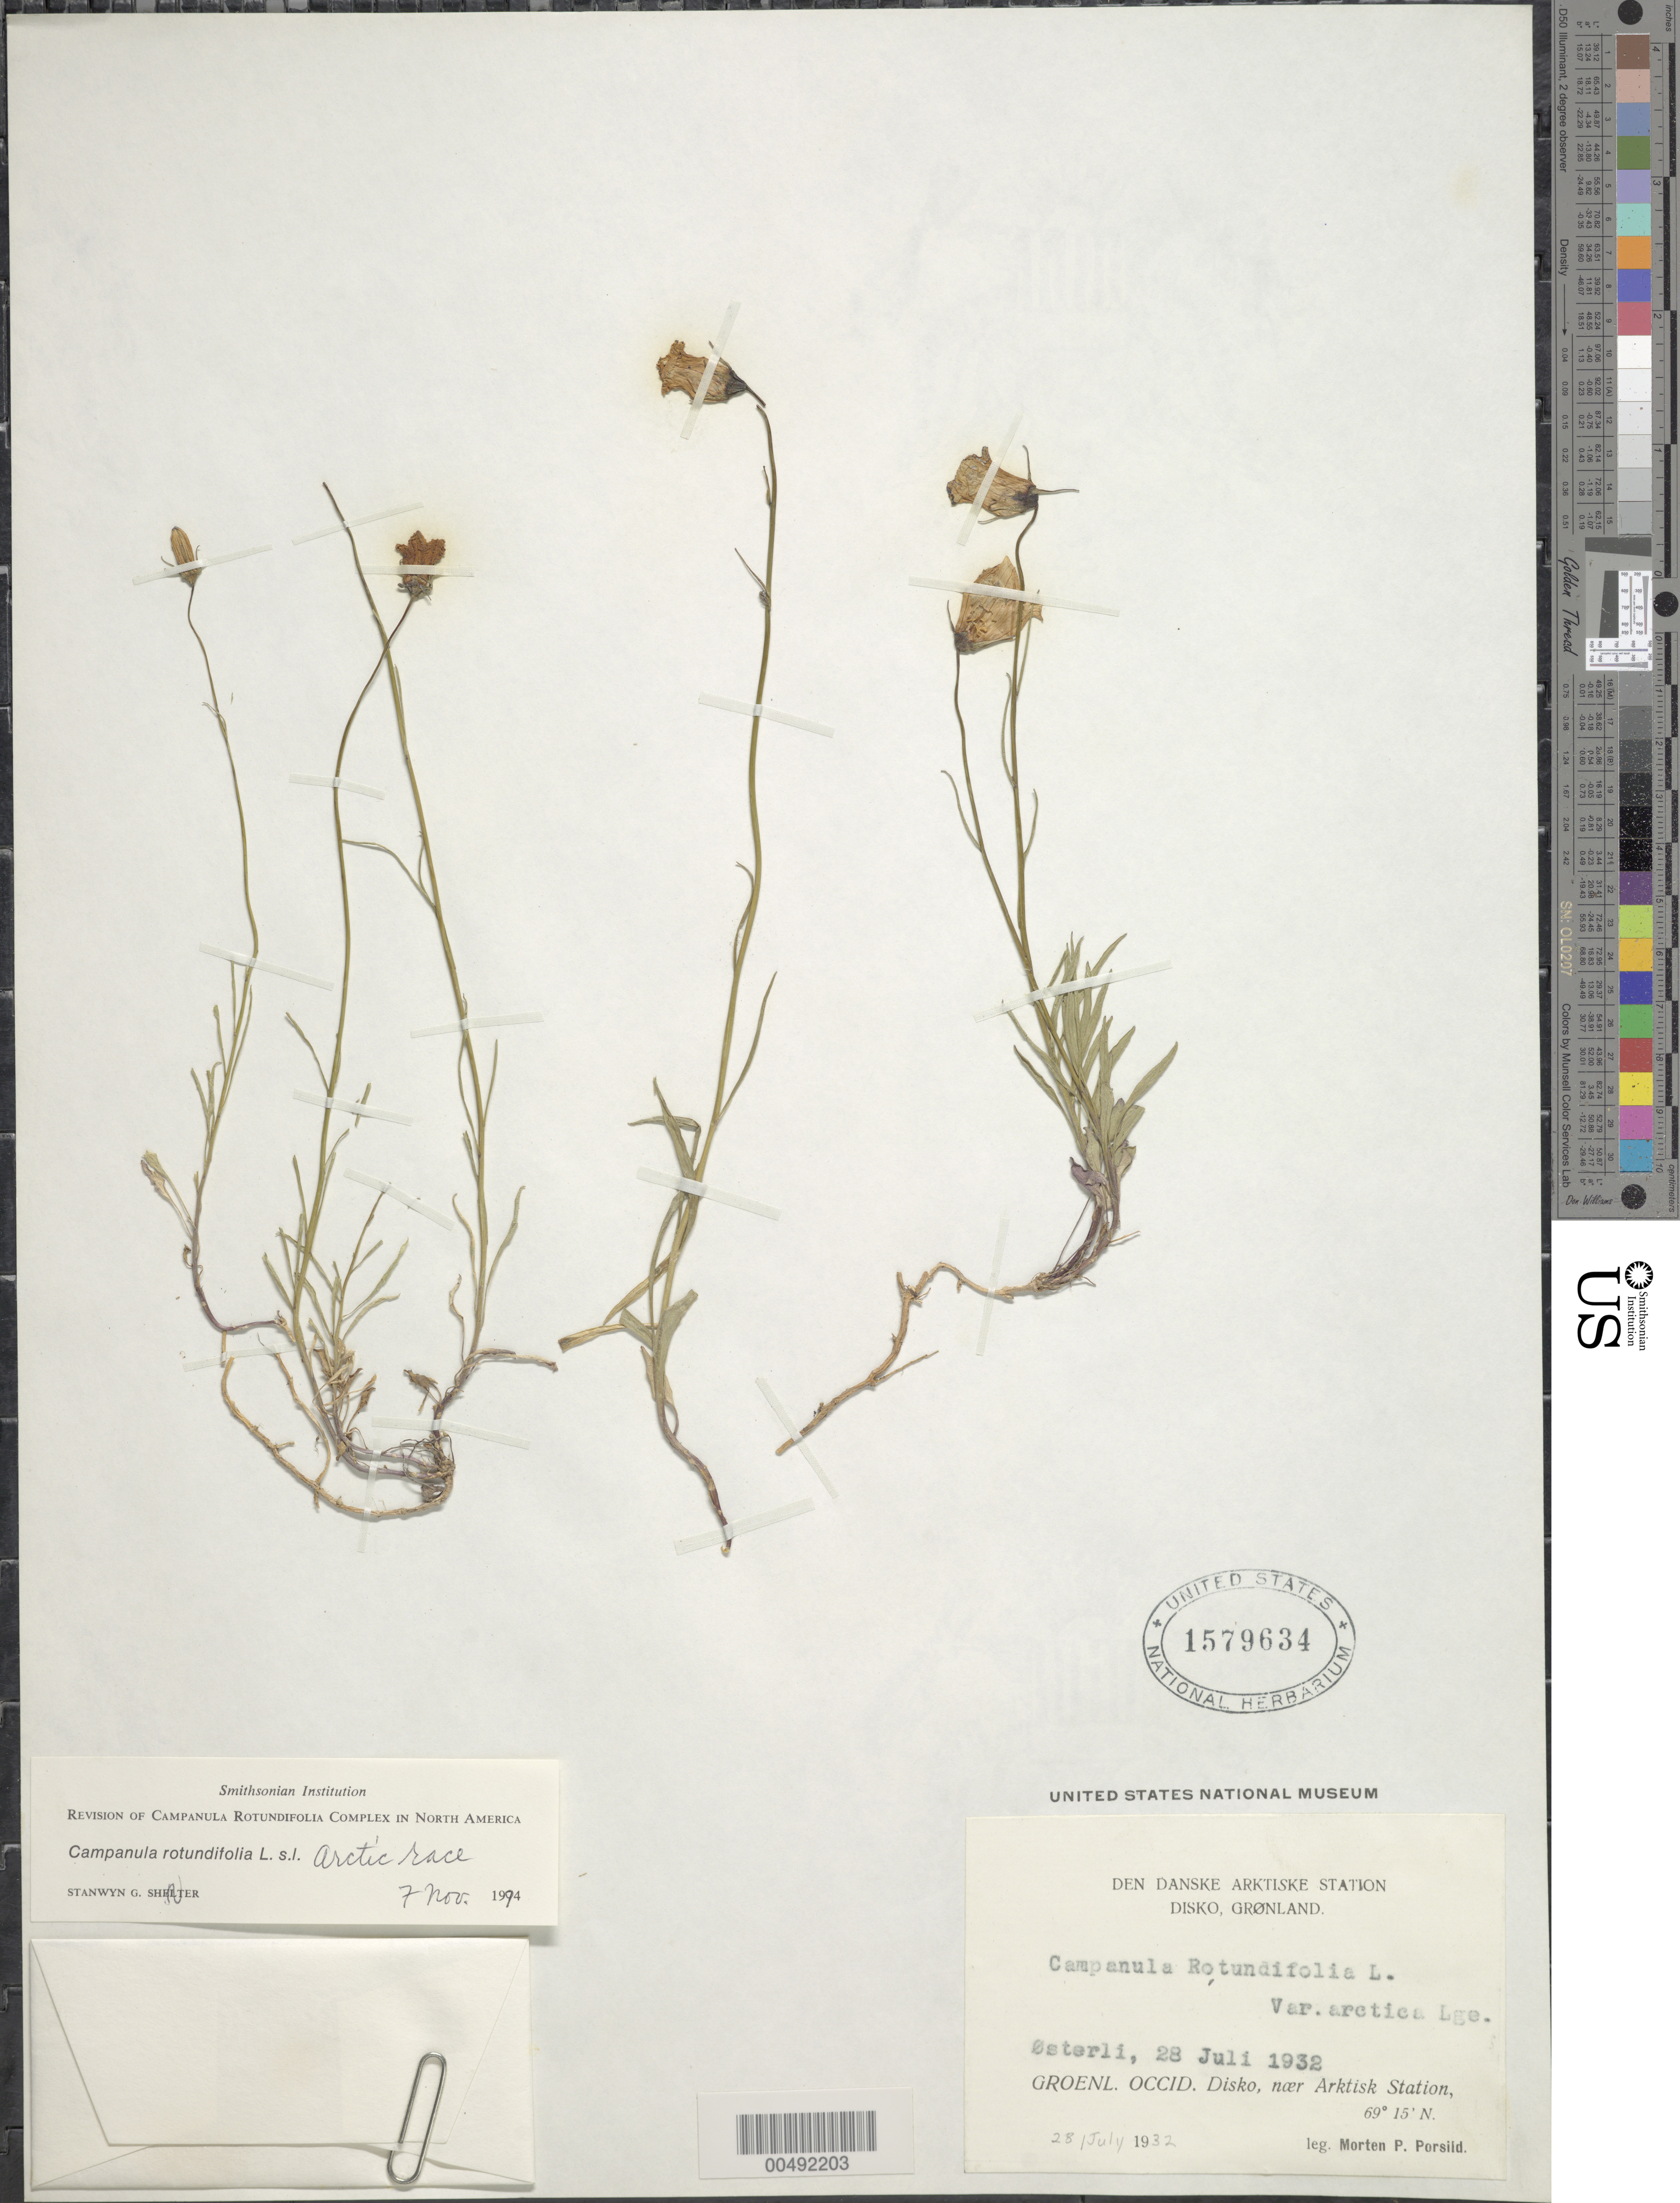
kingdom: Plantae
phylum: Tracheophyta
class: Magnoliopsida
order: Asterales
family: Campanulaceae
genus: Campanula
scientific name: Campanula rotundifolia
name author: L.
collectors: M. P. Porsild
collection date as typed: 28 Jul 1932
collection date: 1932-07-28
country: Greenland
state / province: Vestgrønland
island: Disko Island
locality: Disko, near Arktist Station, Osterli (lat/long recorded as: lat=69:15:0:N long=:::)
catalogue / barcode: US 1579634